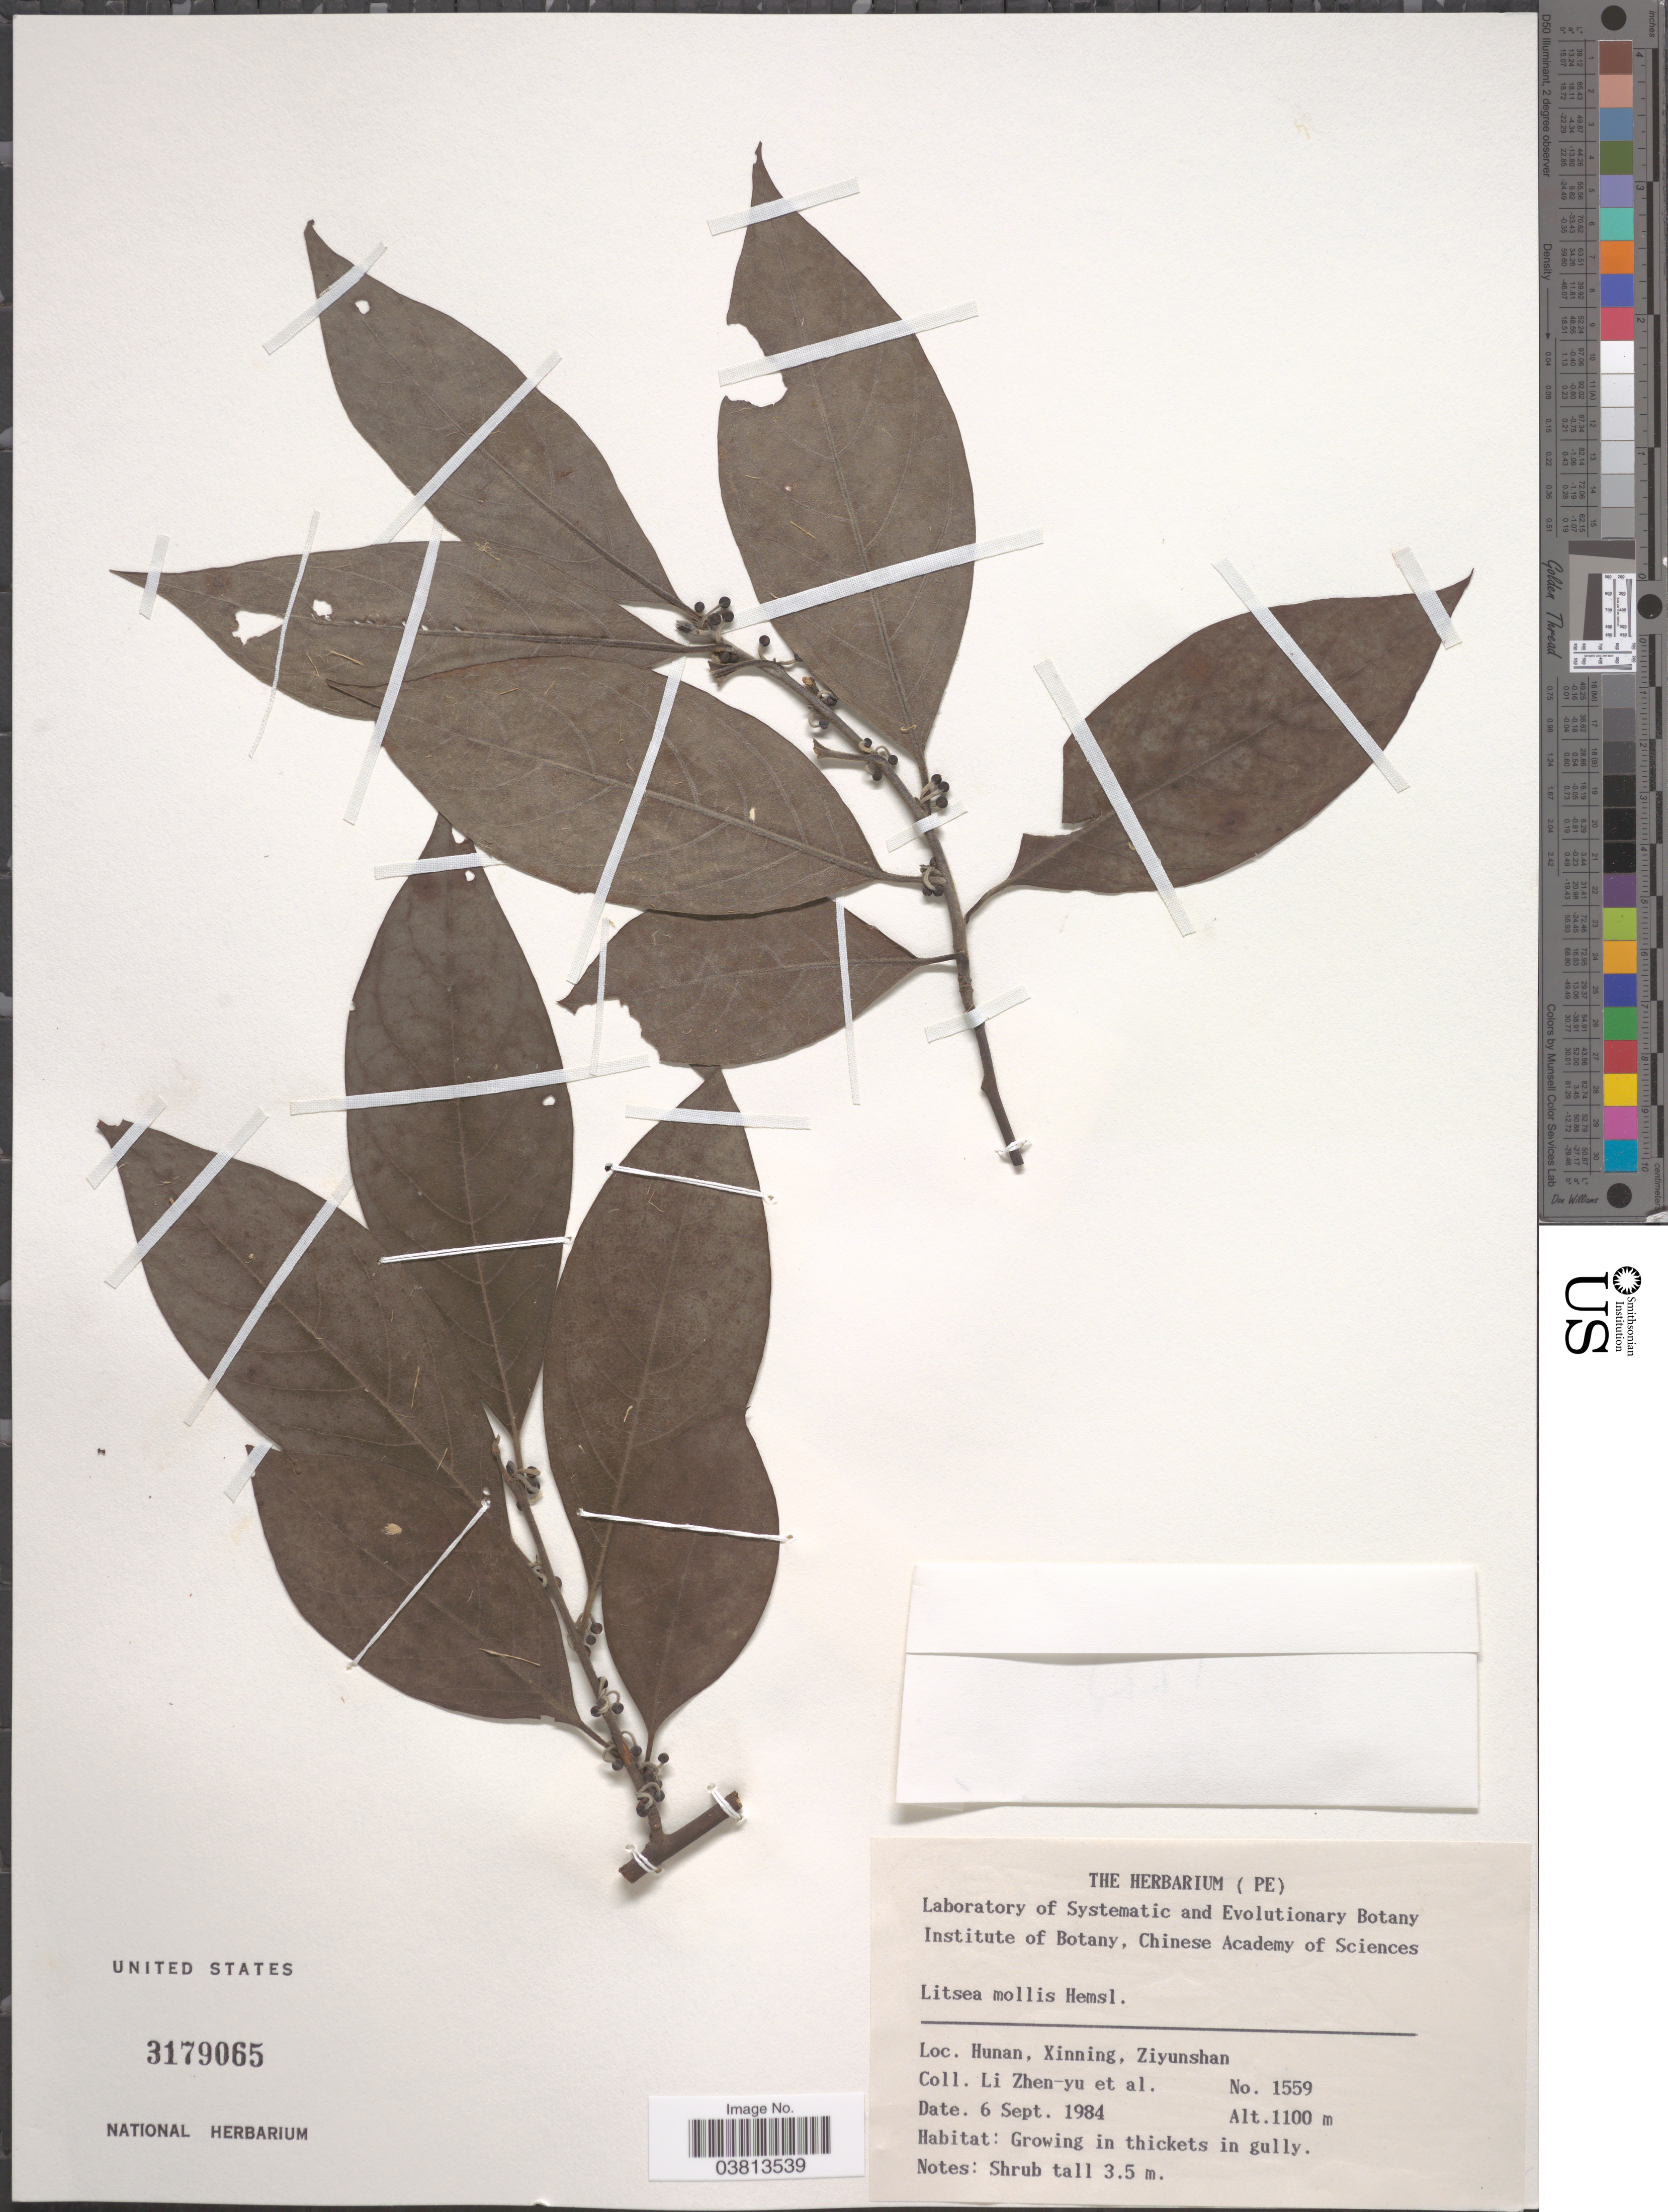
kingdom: Plantae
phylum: Tracheophyta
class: Magnoliopsida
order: Laurales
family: Lauraceae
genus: Litsea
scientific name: Litsea mollis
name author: Hemsl.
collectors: L. Zhen-yu & et al.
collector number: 1559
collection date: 1984-09-06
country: China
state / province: Hunan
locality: Xinning, Ziyunshan. In thickets in gully.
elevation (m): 1100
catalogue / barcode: US 3179065